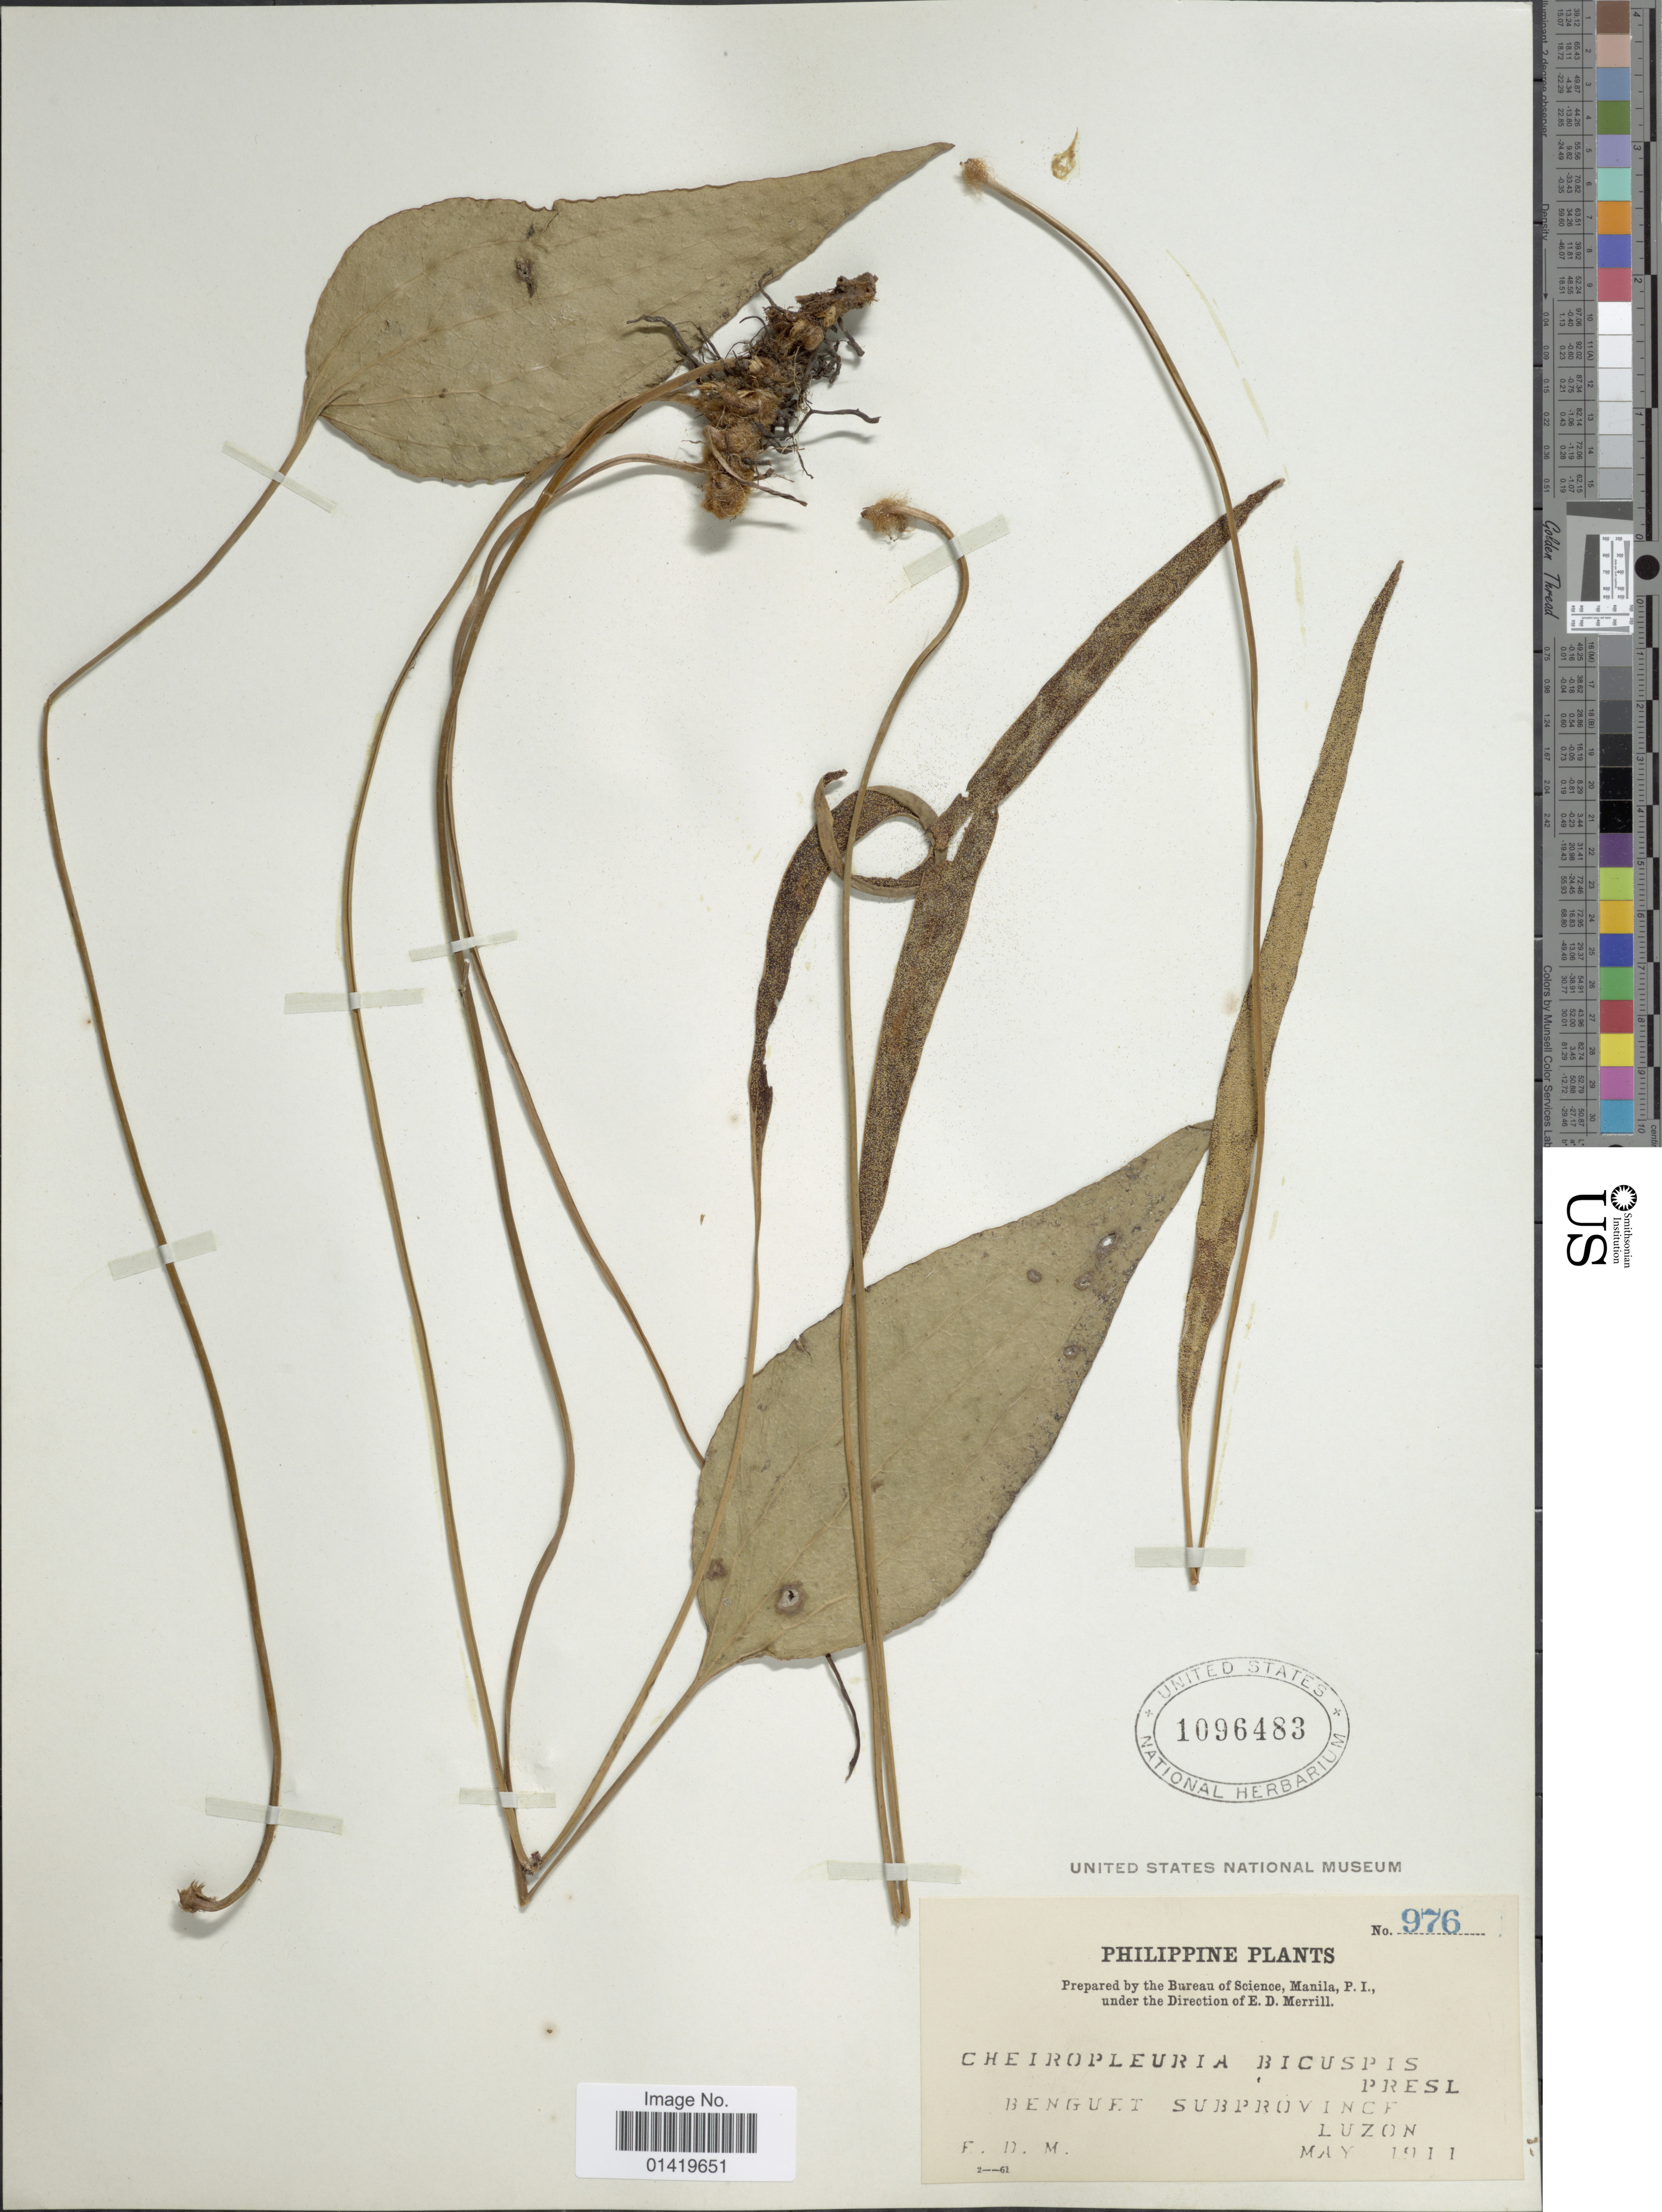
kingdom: Plantae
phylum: Tracheophyta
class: Polypodiopsida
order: Gleicheniales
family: Dipteridaceae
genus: Cheiropleuria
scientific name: Cheiropleuria bicuspis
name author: (Blume) C. Presl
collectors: E. D. Merrill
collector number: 976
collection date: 1911-05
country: Philippines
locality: Benguet Subprovince, Luzon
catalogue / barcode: US 1096483